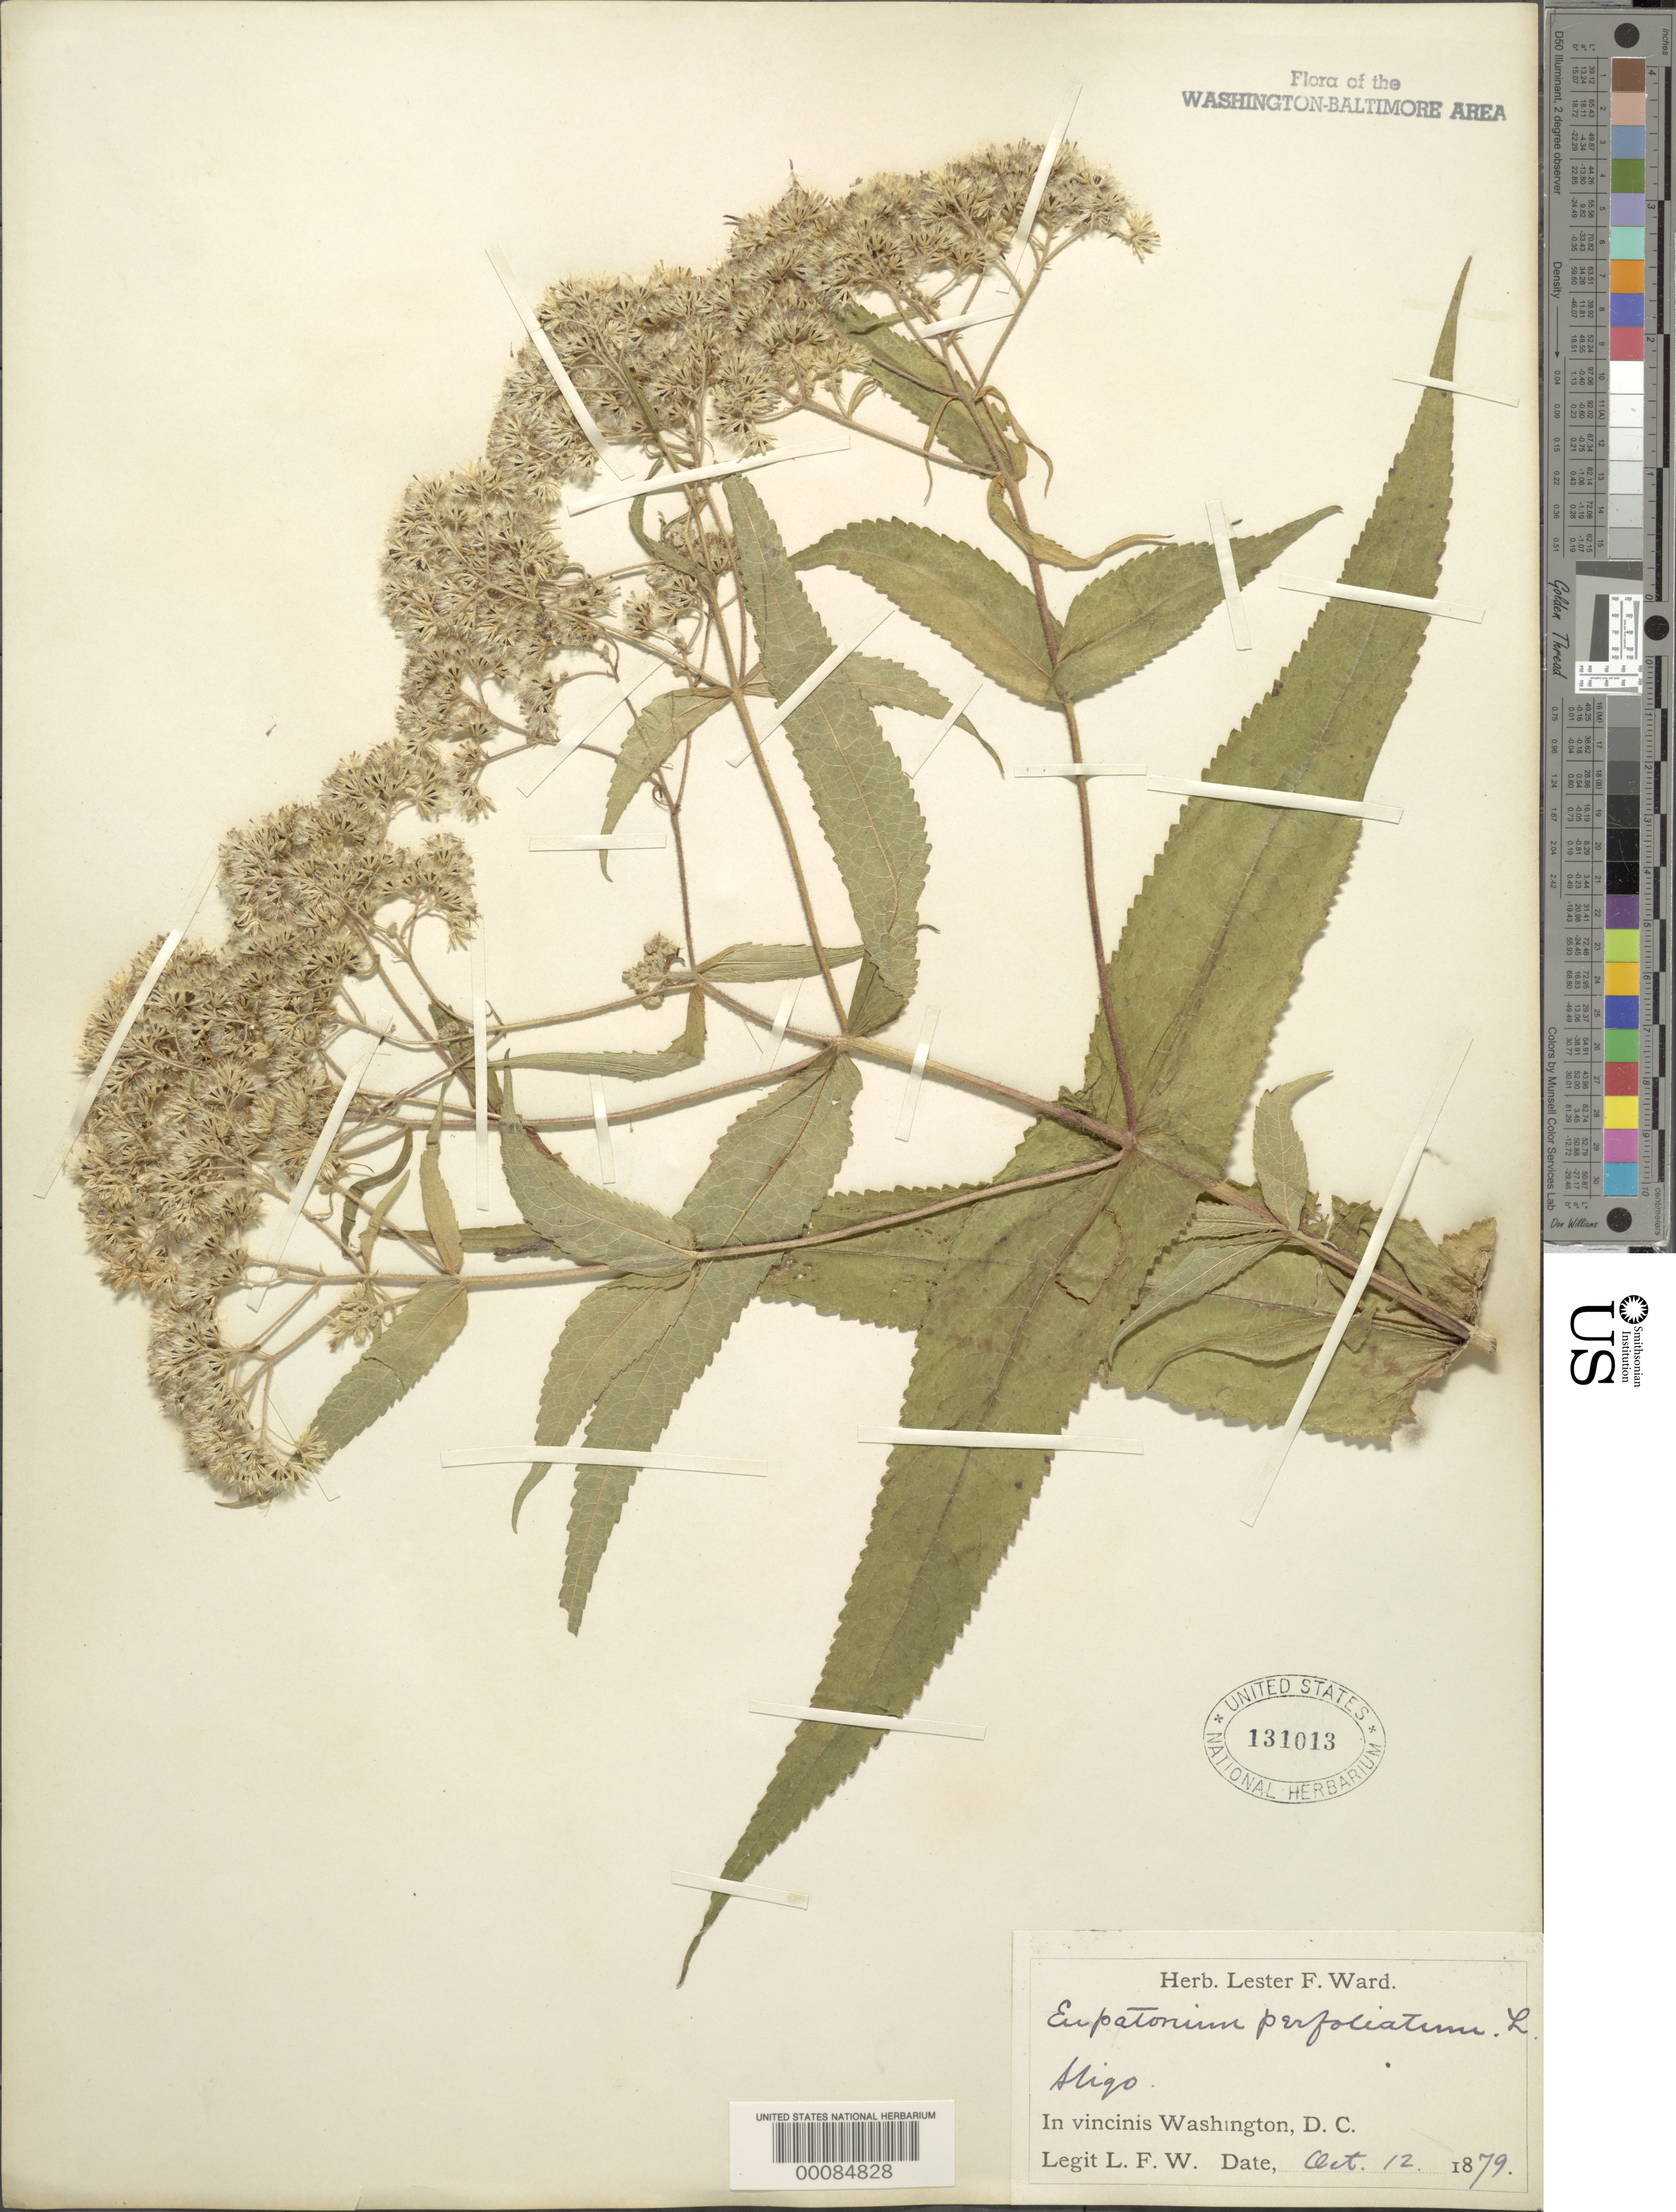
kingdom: Plantae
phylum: Tracheophyta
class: Magnoliopsida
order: Asterales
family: Asteraceae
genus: Eupatorium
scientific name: Eupatorium perfoliatum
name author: L.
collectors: L. F. Ward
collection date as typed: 12 Oct 1879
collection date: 1879-10-12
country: United States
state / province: Maryland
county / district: Montgomery / Prince George's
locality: Sligo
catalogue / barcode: US 131013